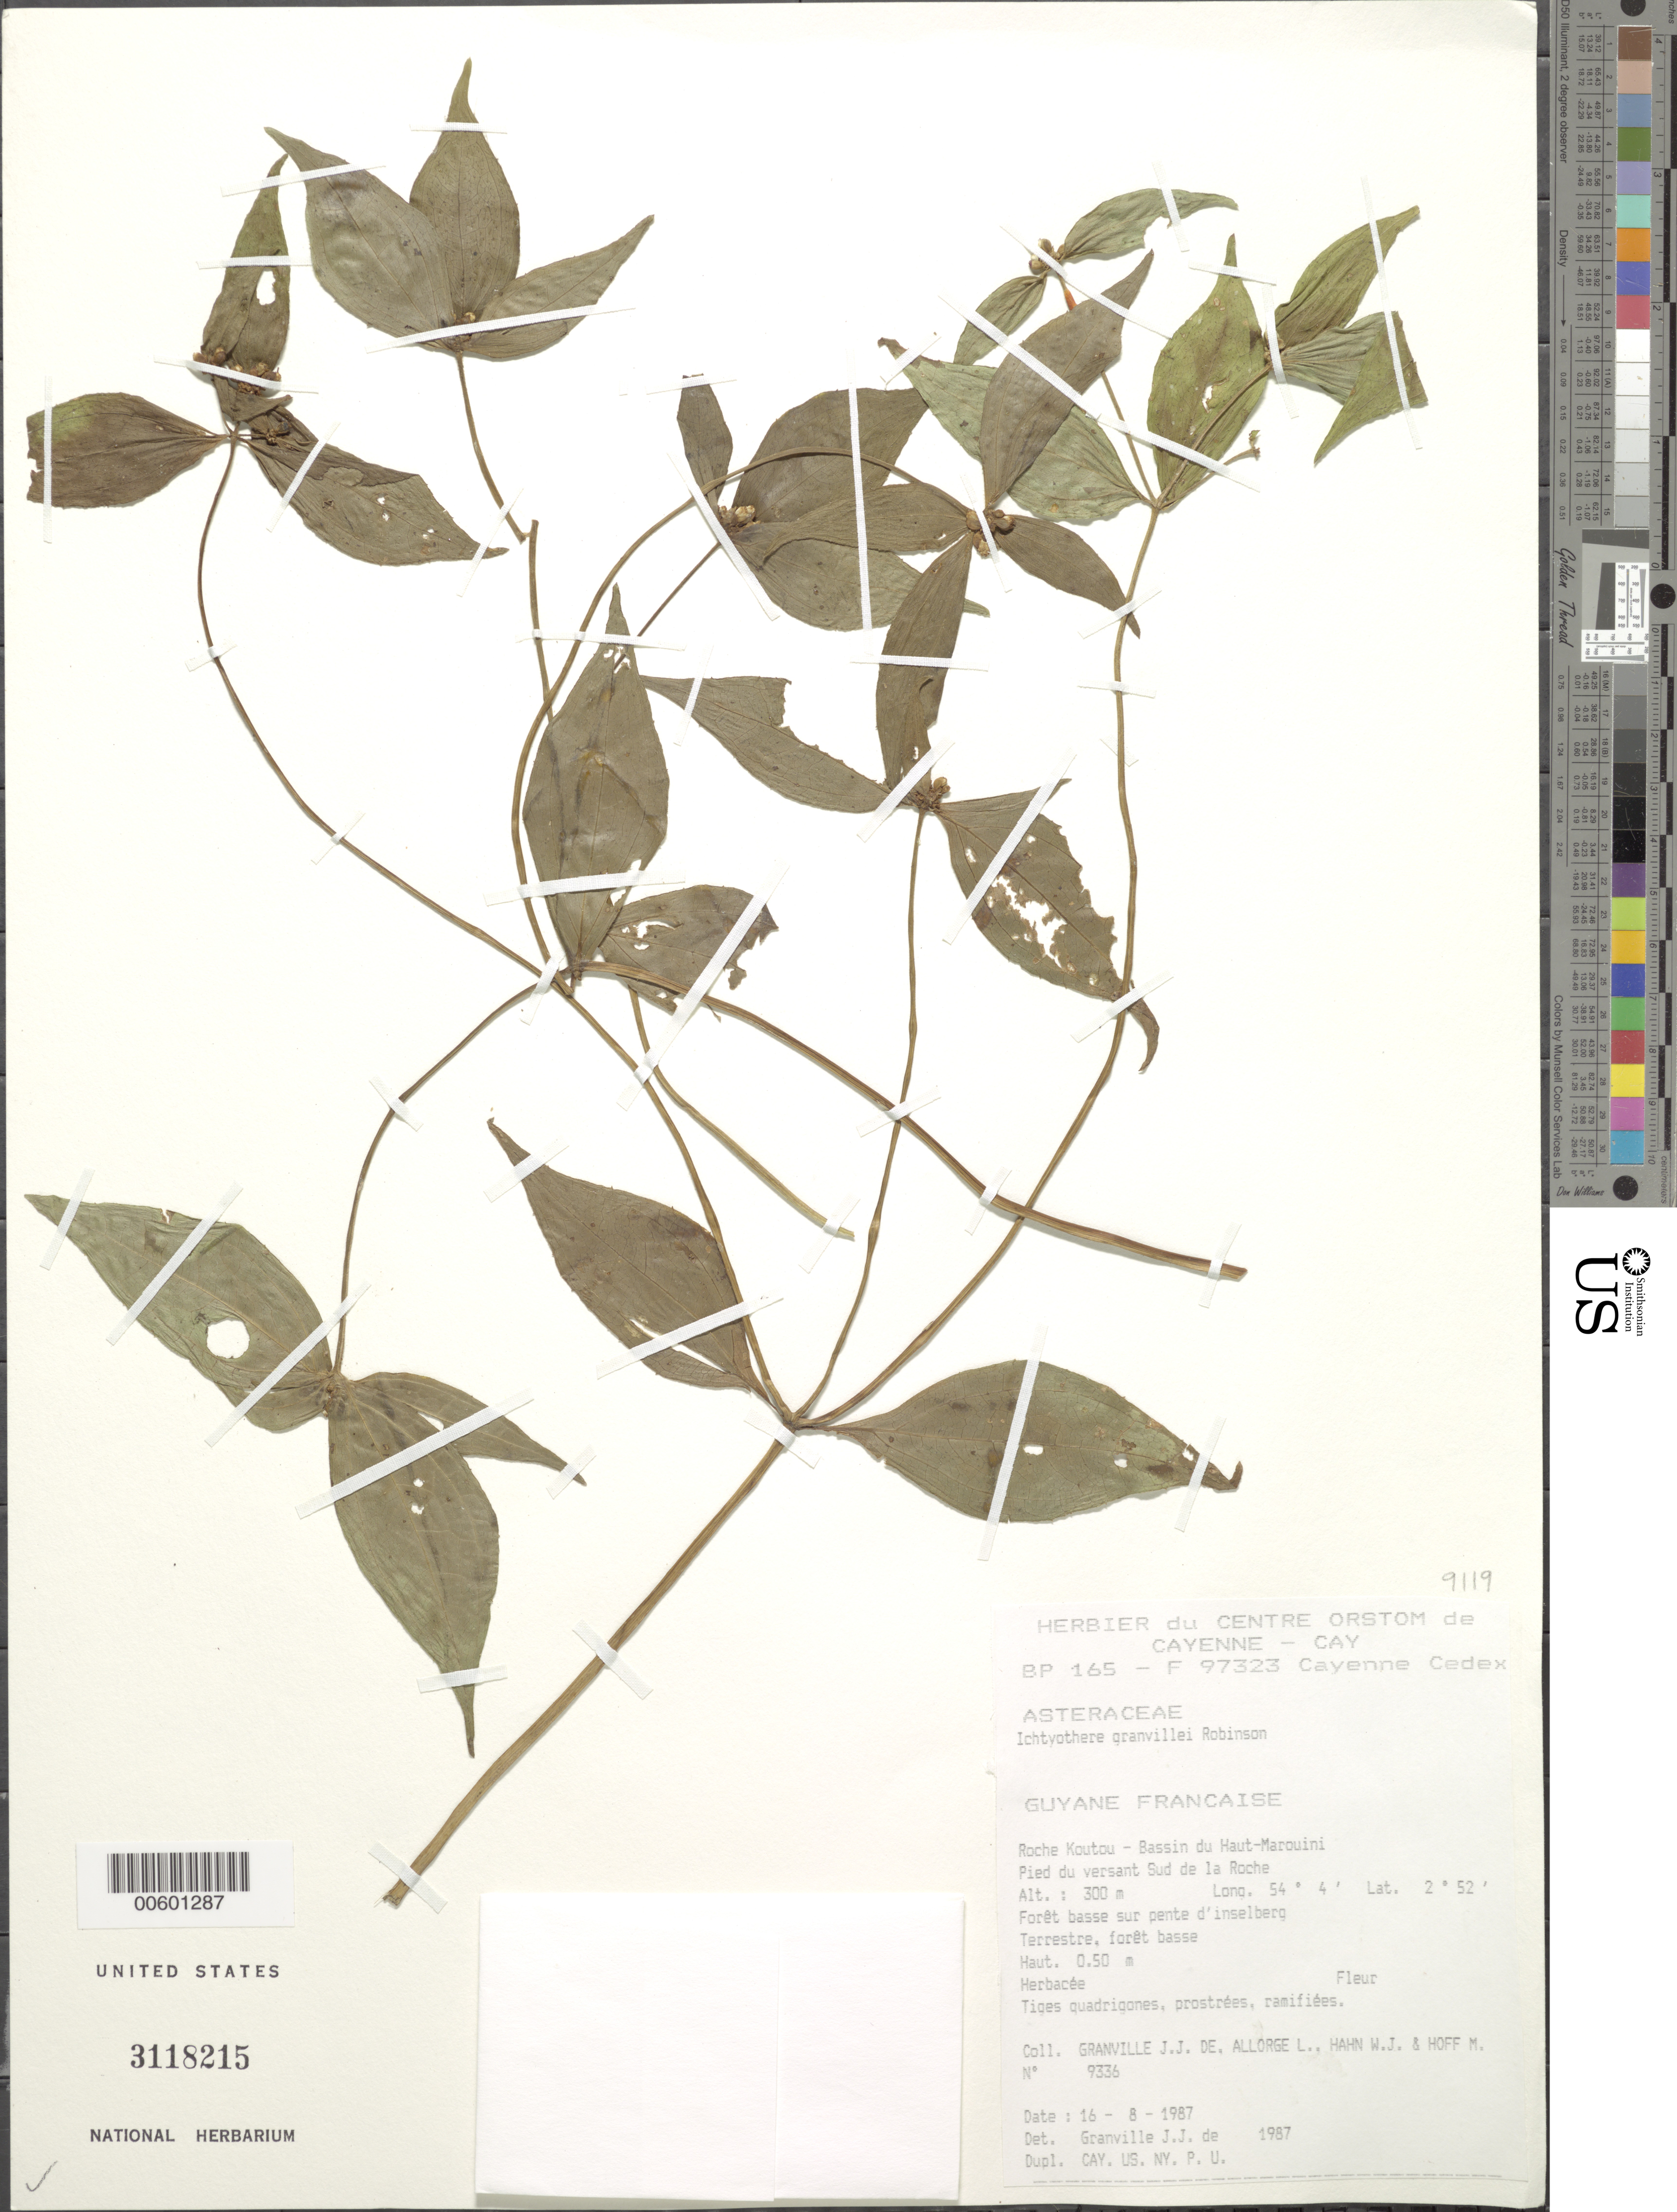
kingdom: Plantae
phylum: Tracheophyta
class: Magnoliopsida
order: Asterales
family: Asteraceae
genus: Ichthyothere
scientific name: Ichthyothere granvillei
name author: H. Rob.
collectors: J.-J. de Granville, L. Allorge, W. J. Hahn & M. Hoff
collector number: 9336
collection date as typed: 16-Aug-87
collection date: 1987-08-16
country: French Guiana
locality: Roche Koutou, Bassin du Haut-Marouini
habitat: Forêt basse sur pente d'inselberg, terrestre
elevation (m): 300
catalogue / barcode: US 3118215